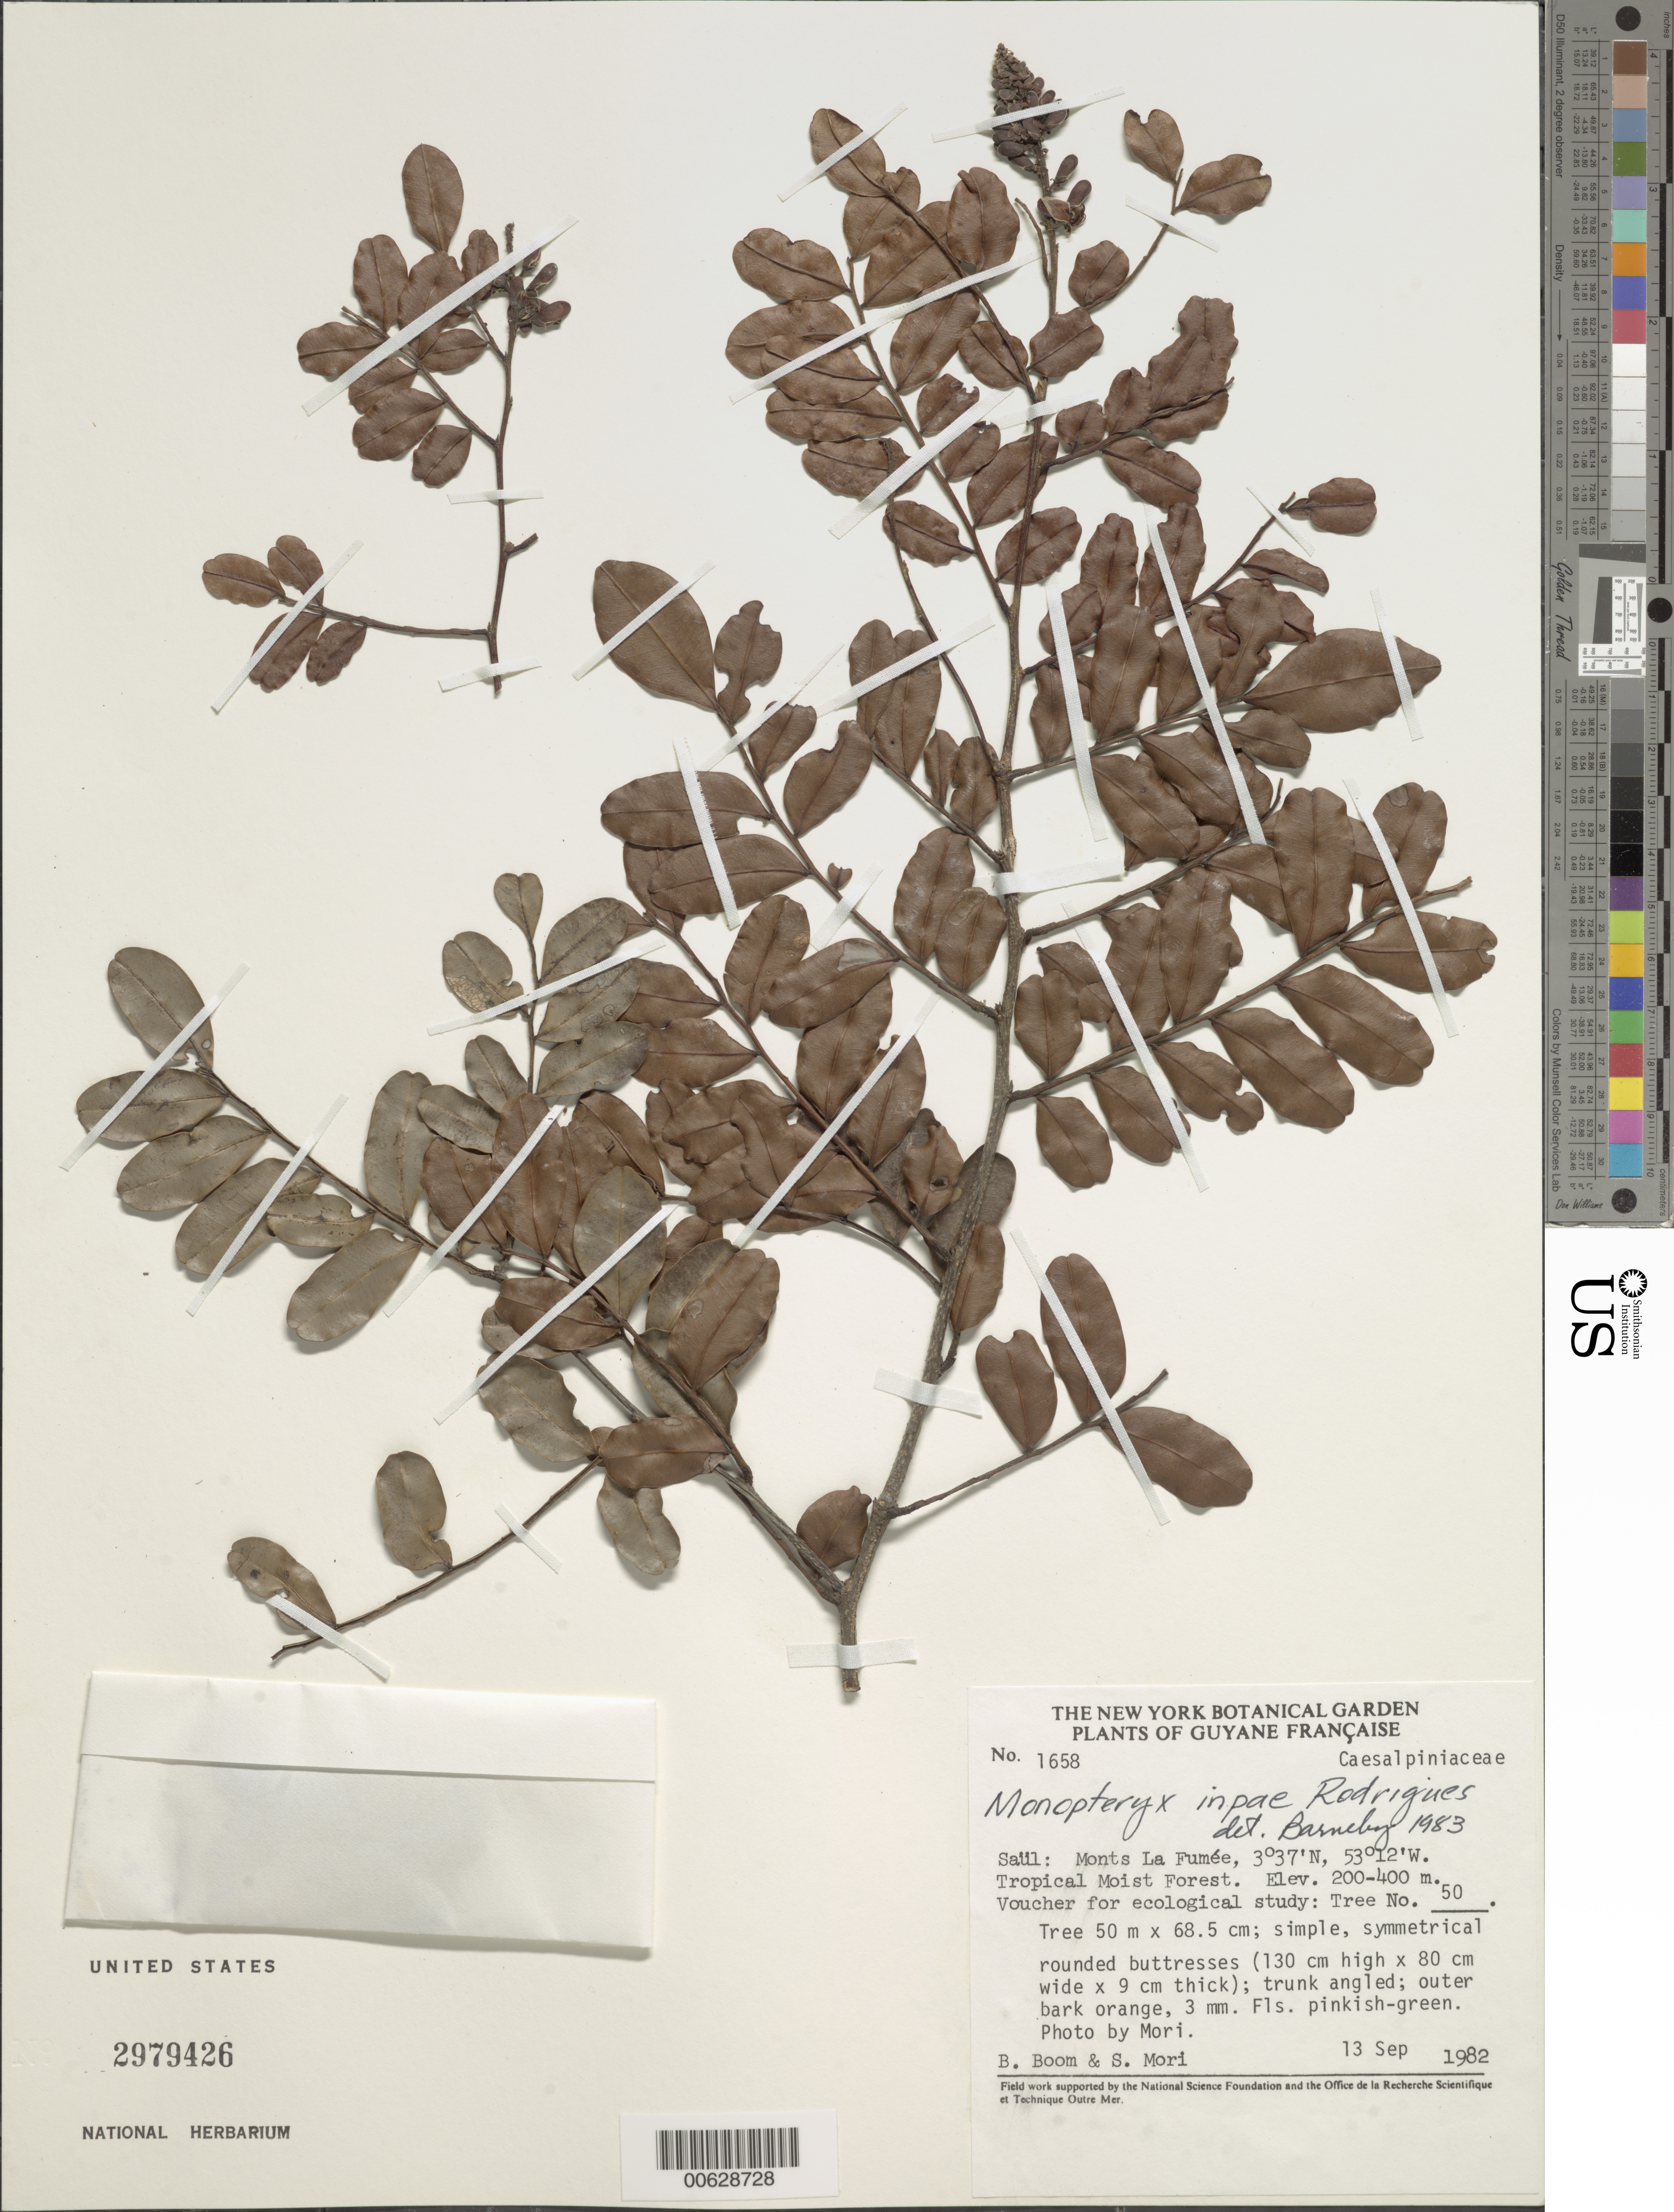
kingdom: Plantae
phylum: Tracheophyta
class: Magnoliopsida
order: Fabales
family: Fabaceae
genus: Monopteryx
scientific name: Monopteryx inpae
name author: W.A. Rodrigues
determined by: Barneby, Rupert C., (NY)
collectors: B. M. Boom & S. Mori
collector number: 1658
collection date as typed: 13-Sep-82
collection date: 1982-09-13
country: French Guiana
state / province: Saint-Laurent-du-Maroni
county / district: Saül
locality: Saül, Monts La Fumée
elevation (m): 200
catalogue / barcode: US 2979426